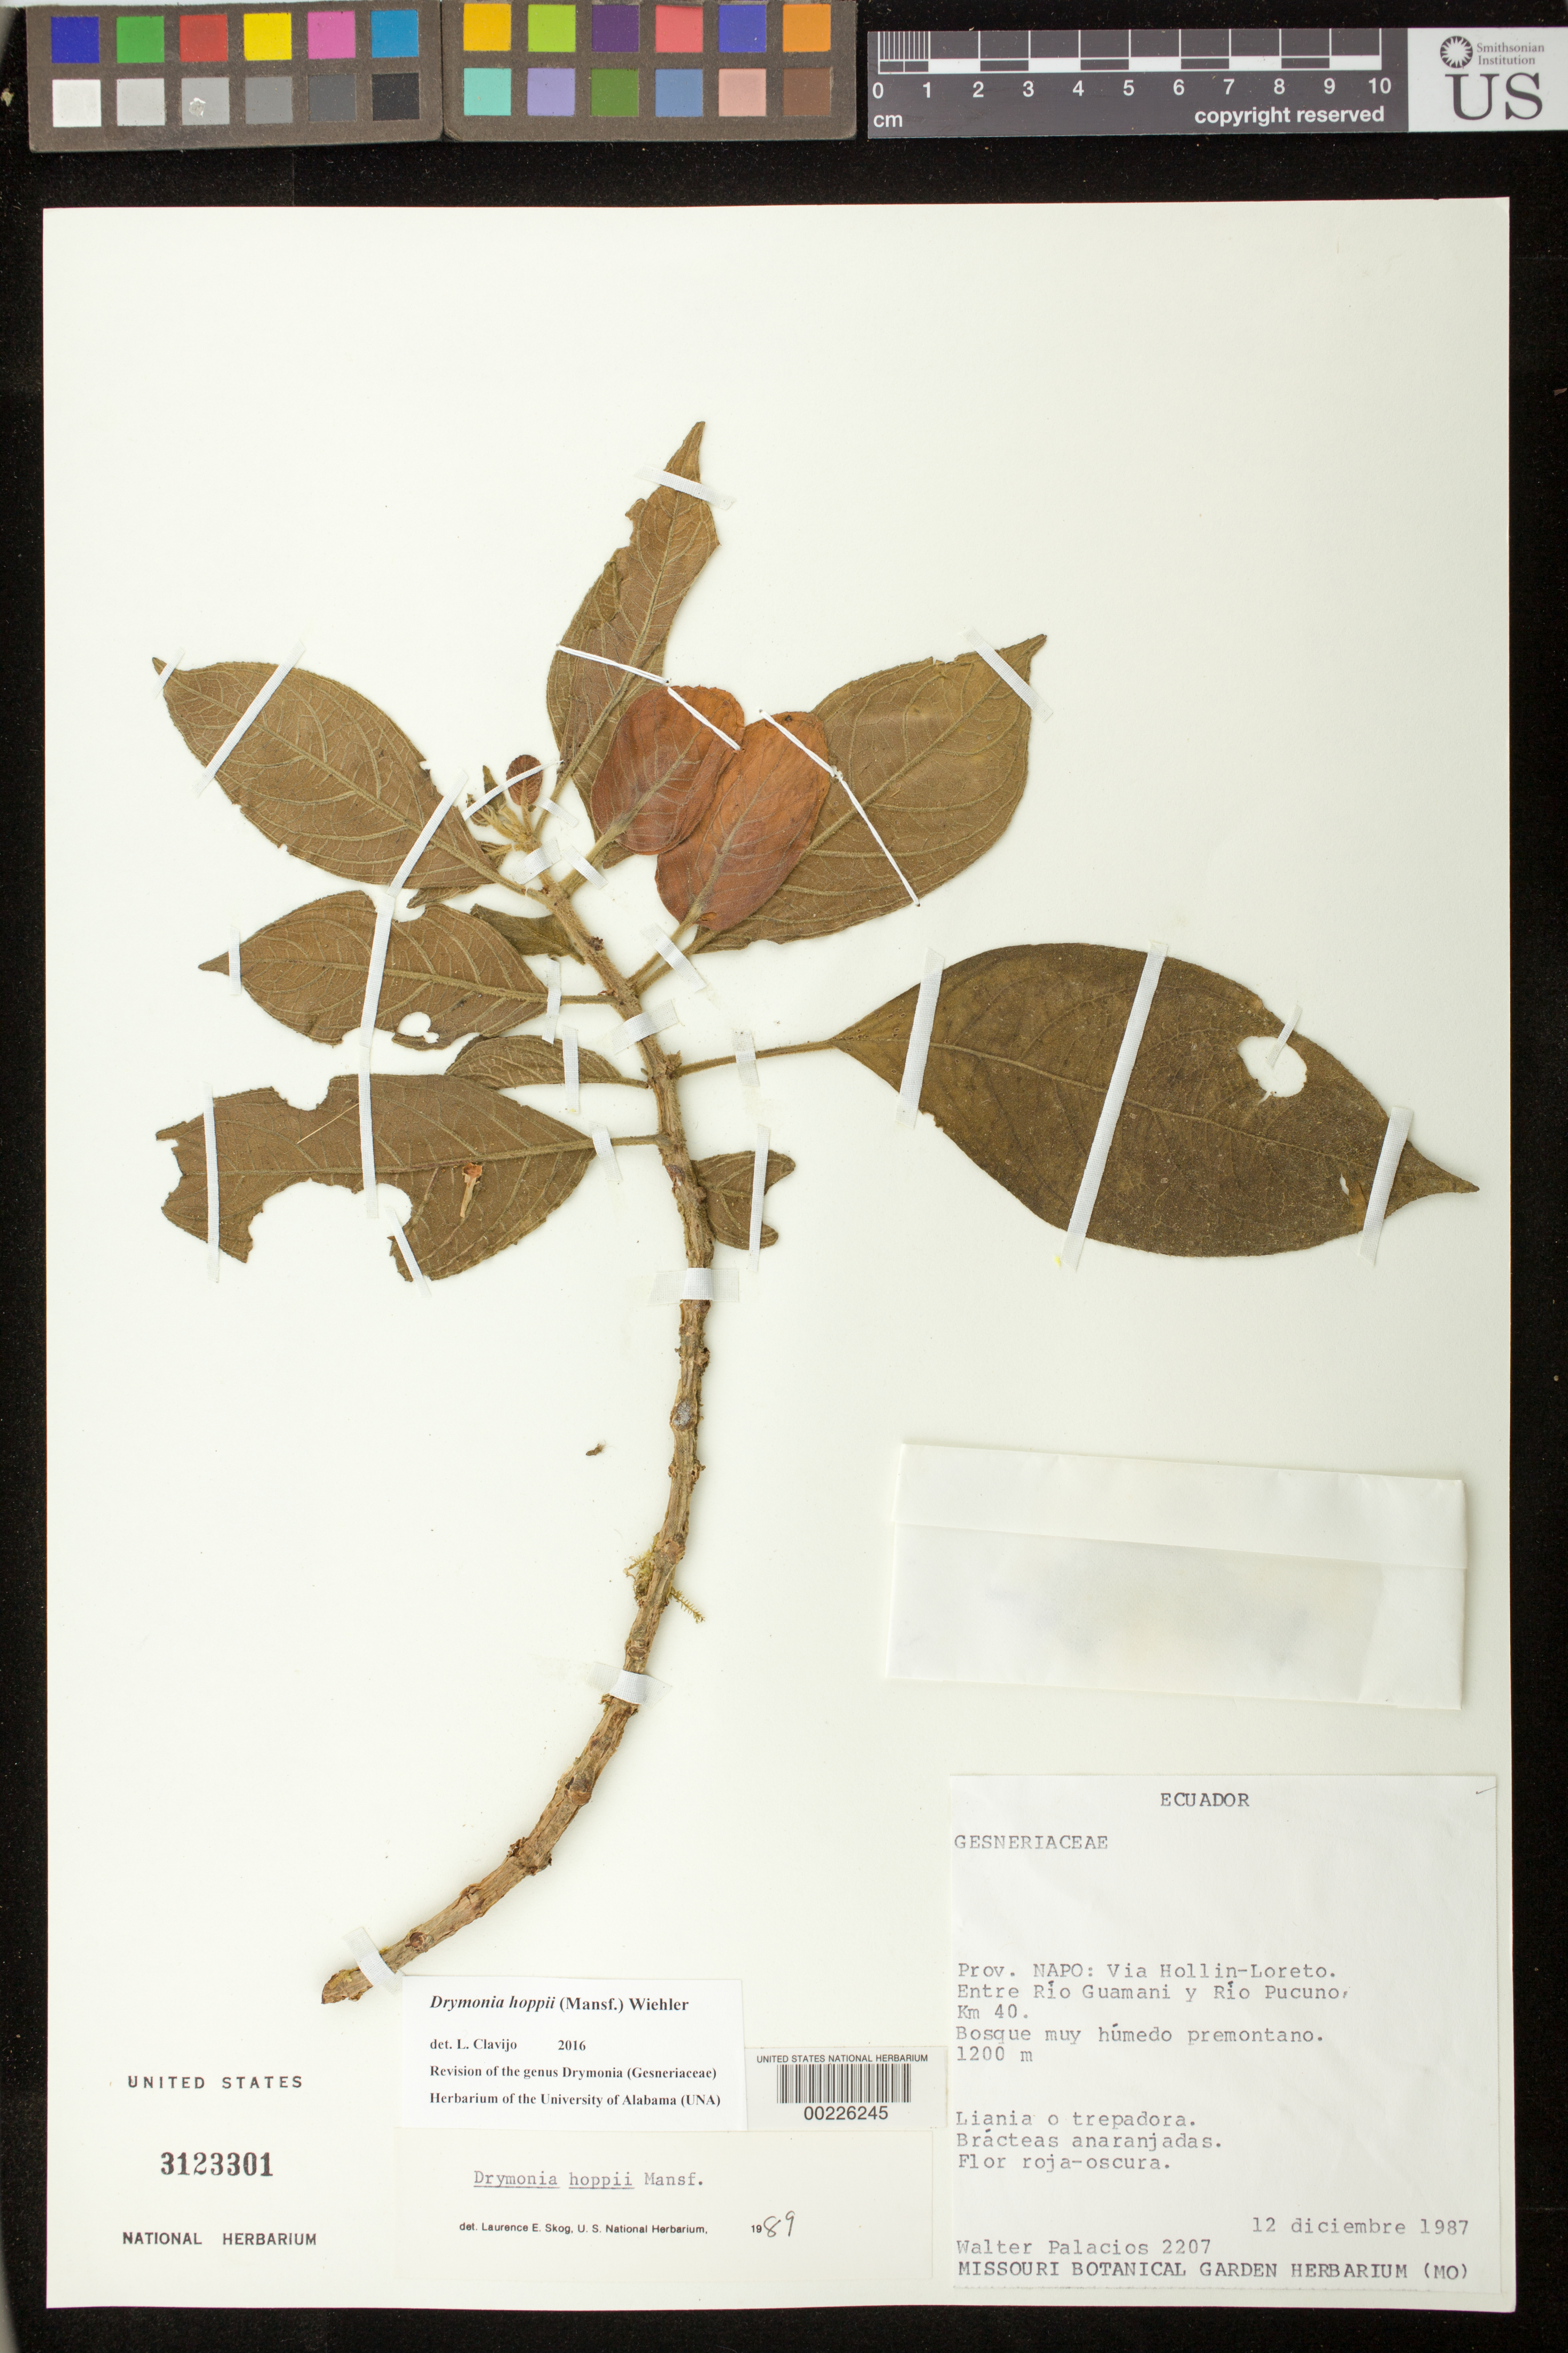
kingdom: Plantae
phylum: Tracheophyta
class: Magnoliopsida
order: Lamiales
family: Gesneriaceae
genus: Drymonia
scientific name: Drymonia hoppii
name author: (Mansf.) Wiehler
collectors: W. Palacios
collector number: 2207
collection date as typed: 12 Dec 1987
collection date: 1987-12-12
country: Ecuador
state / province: Napo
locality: Hollin - Loreto road, between Rio Guamani and Rio Pucuno, km 40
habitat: Very humid premontane forest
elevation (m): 1200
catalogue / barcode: US 3123301